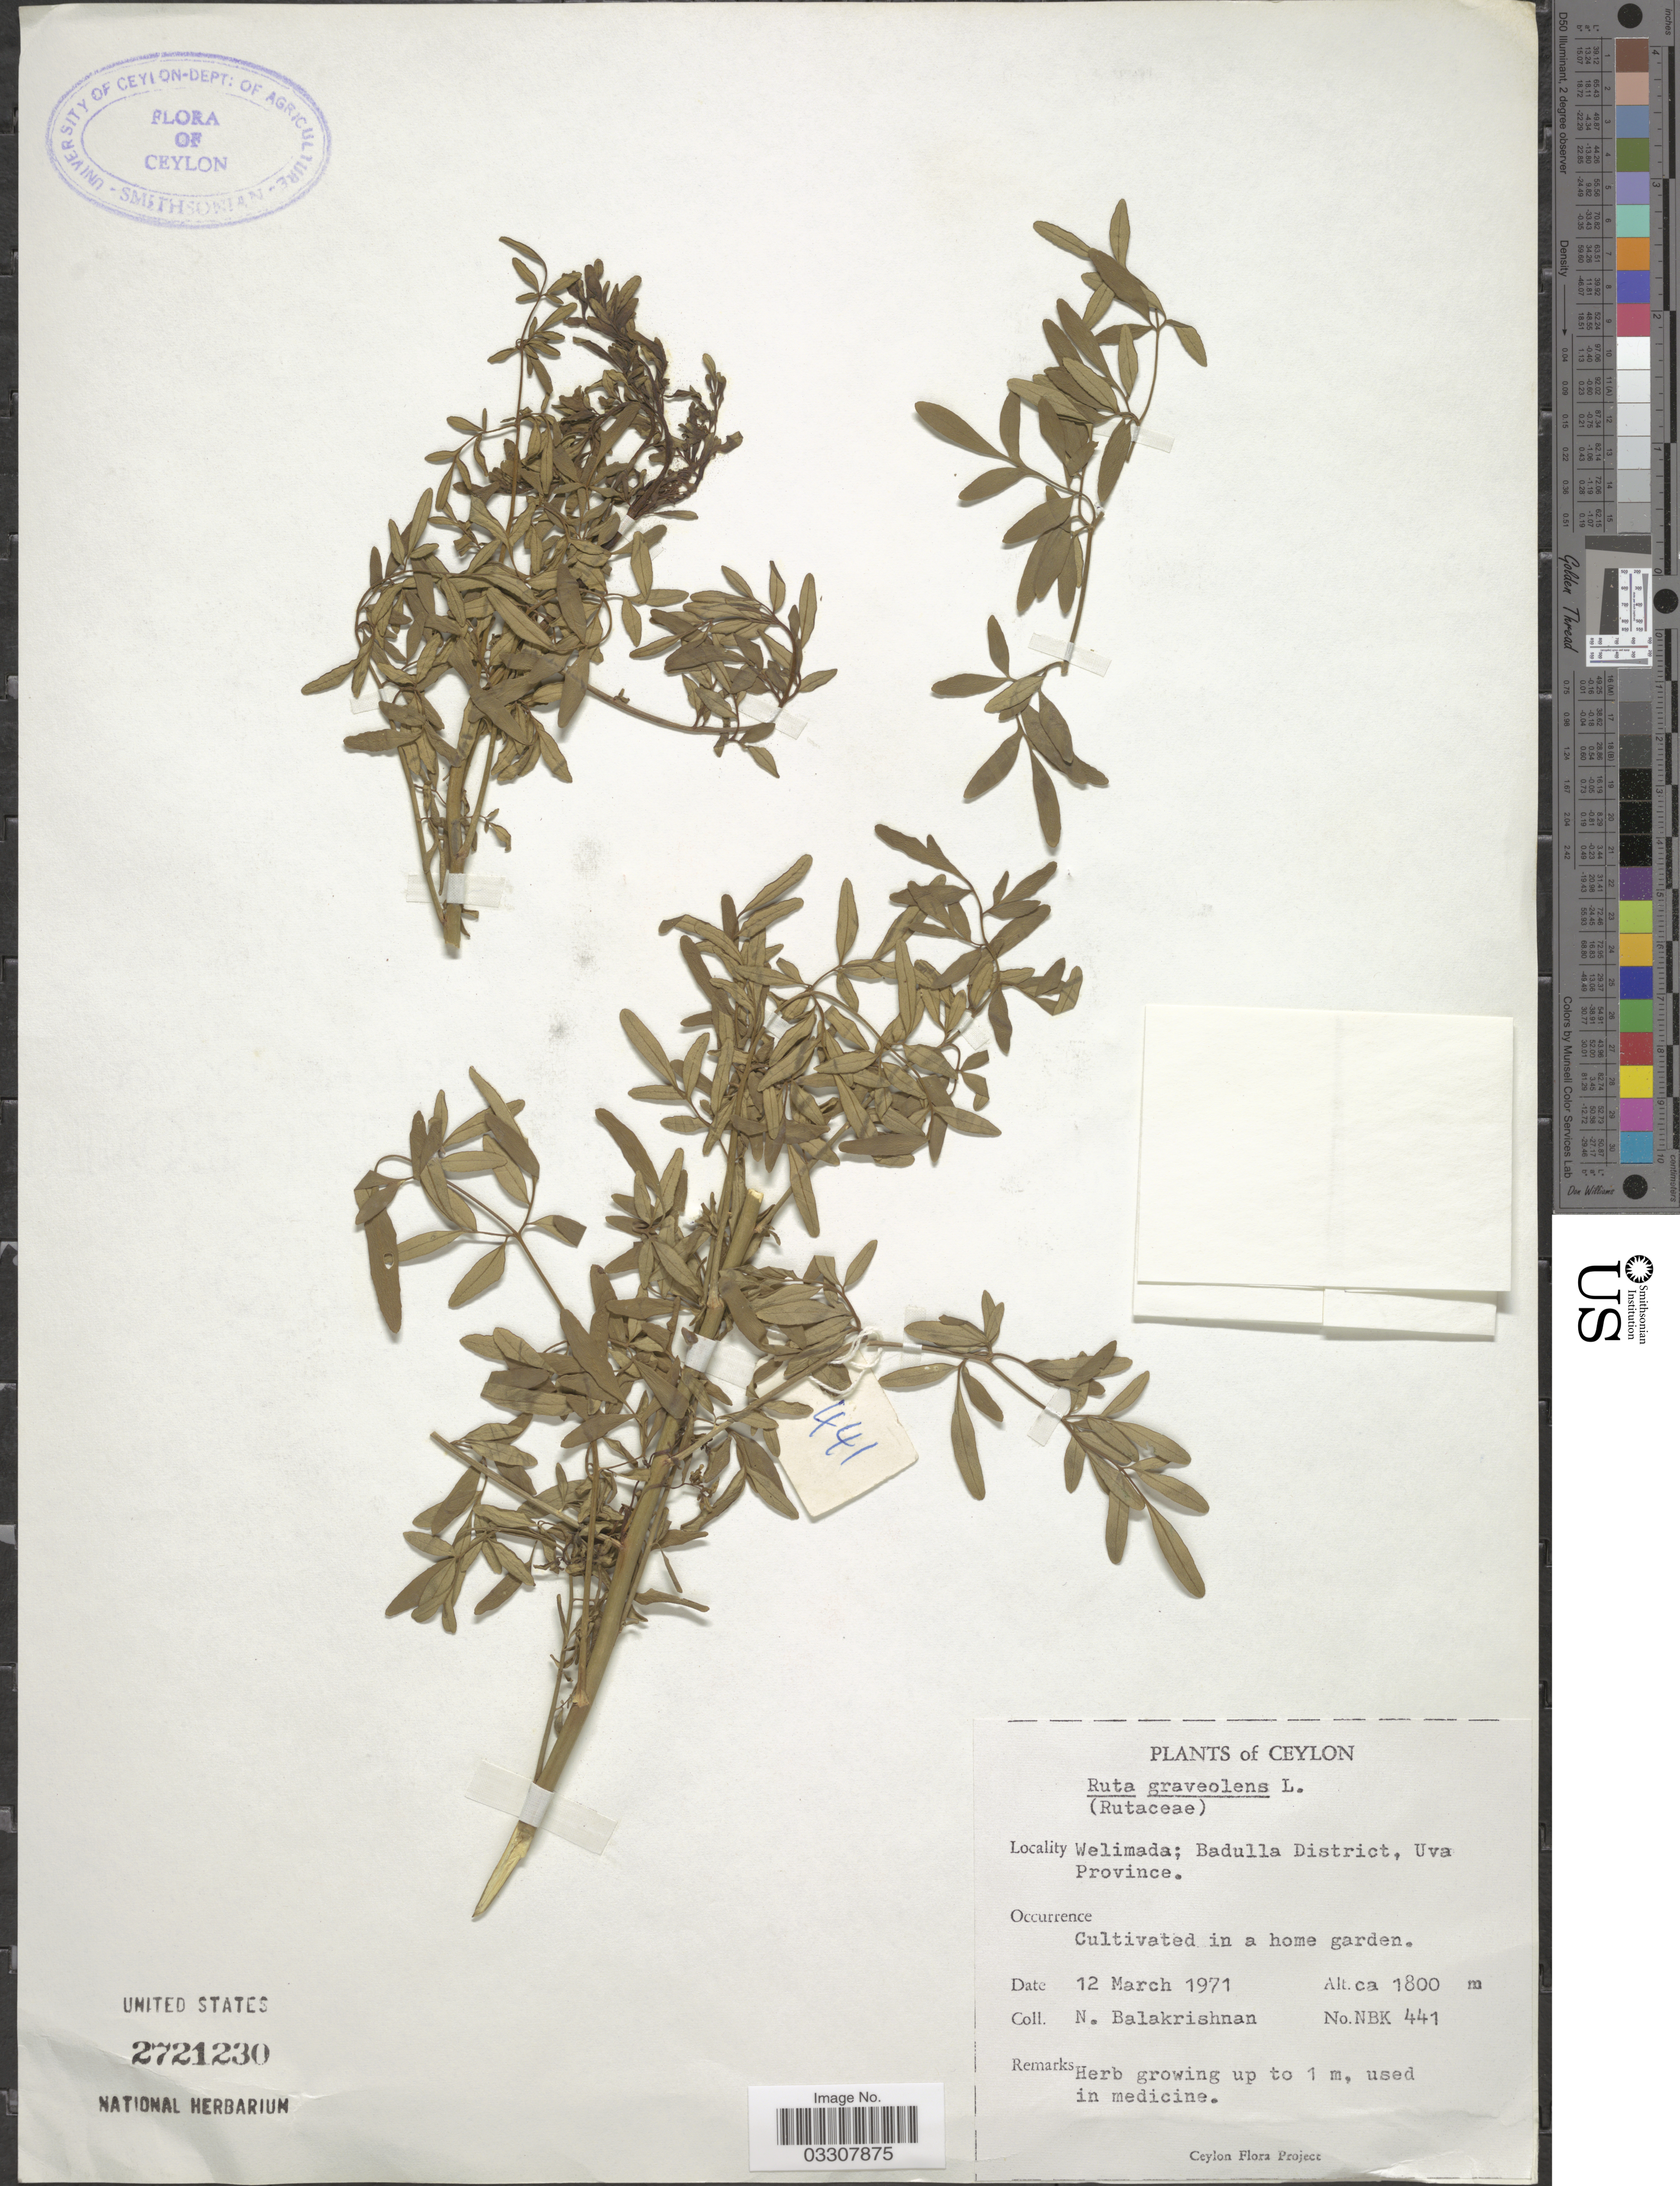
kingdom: Plantae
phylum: Tracheophyta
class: Magnoliopsida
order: Sapindales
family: Rutaceae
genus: Ruta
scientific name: Ruta graveolens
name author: L.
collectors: N. Balakrishnan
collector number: NBK 441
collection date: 1971-03-12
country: Sri Lanka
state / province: Uva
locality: Ceylon. Welimada; Badulla District.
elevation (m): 1800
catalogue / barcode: US 2721230